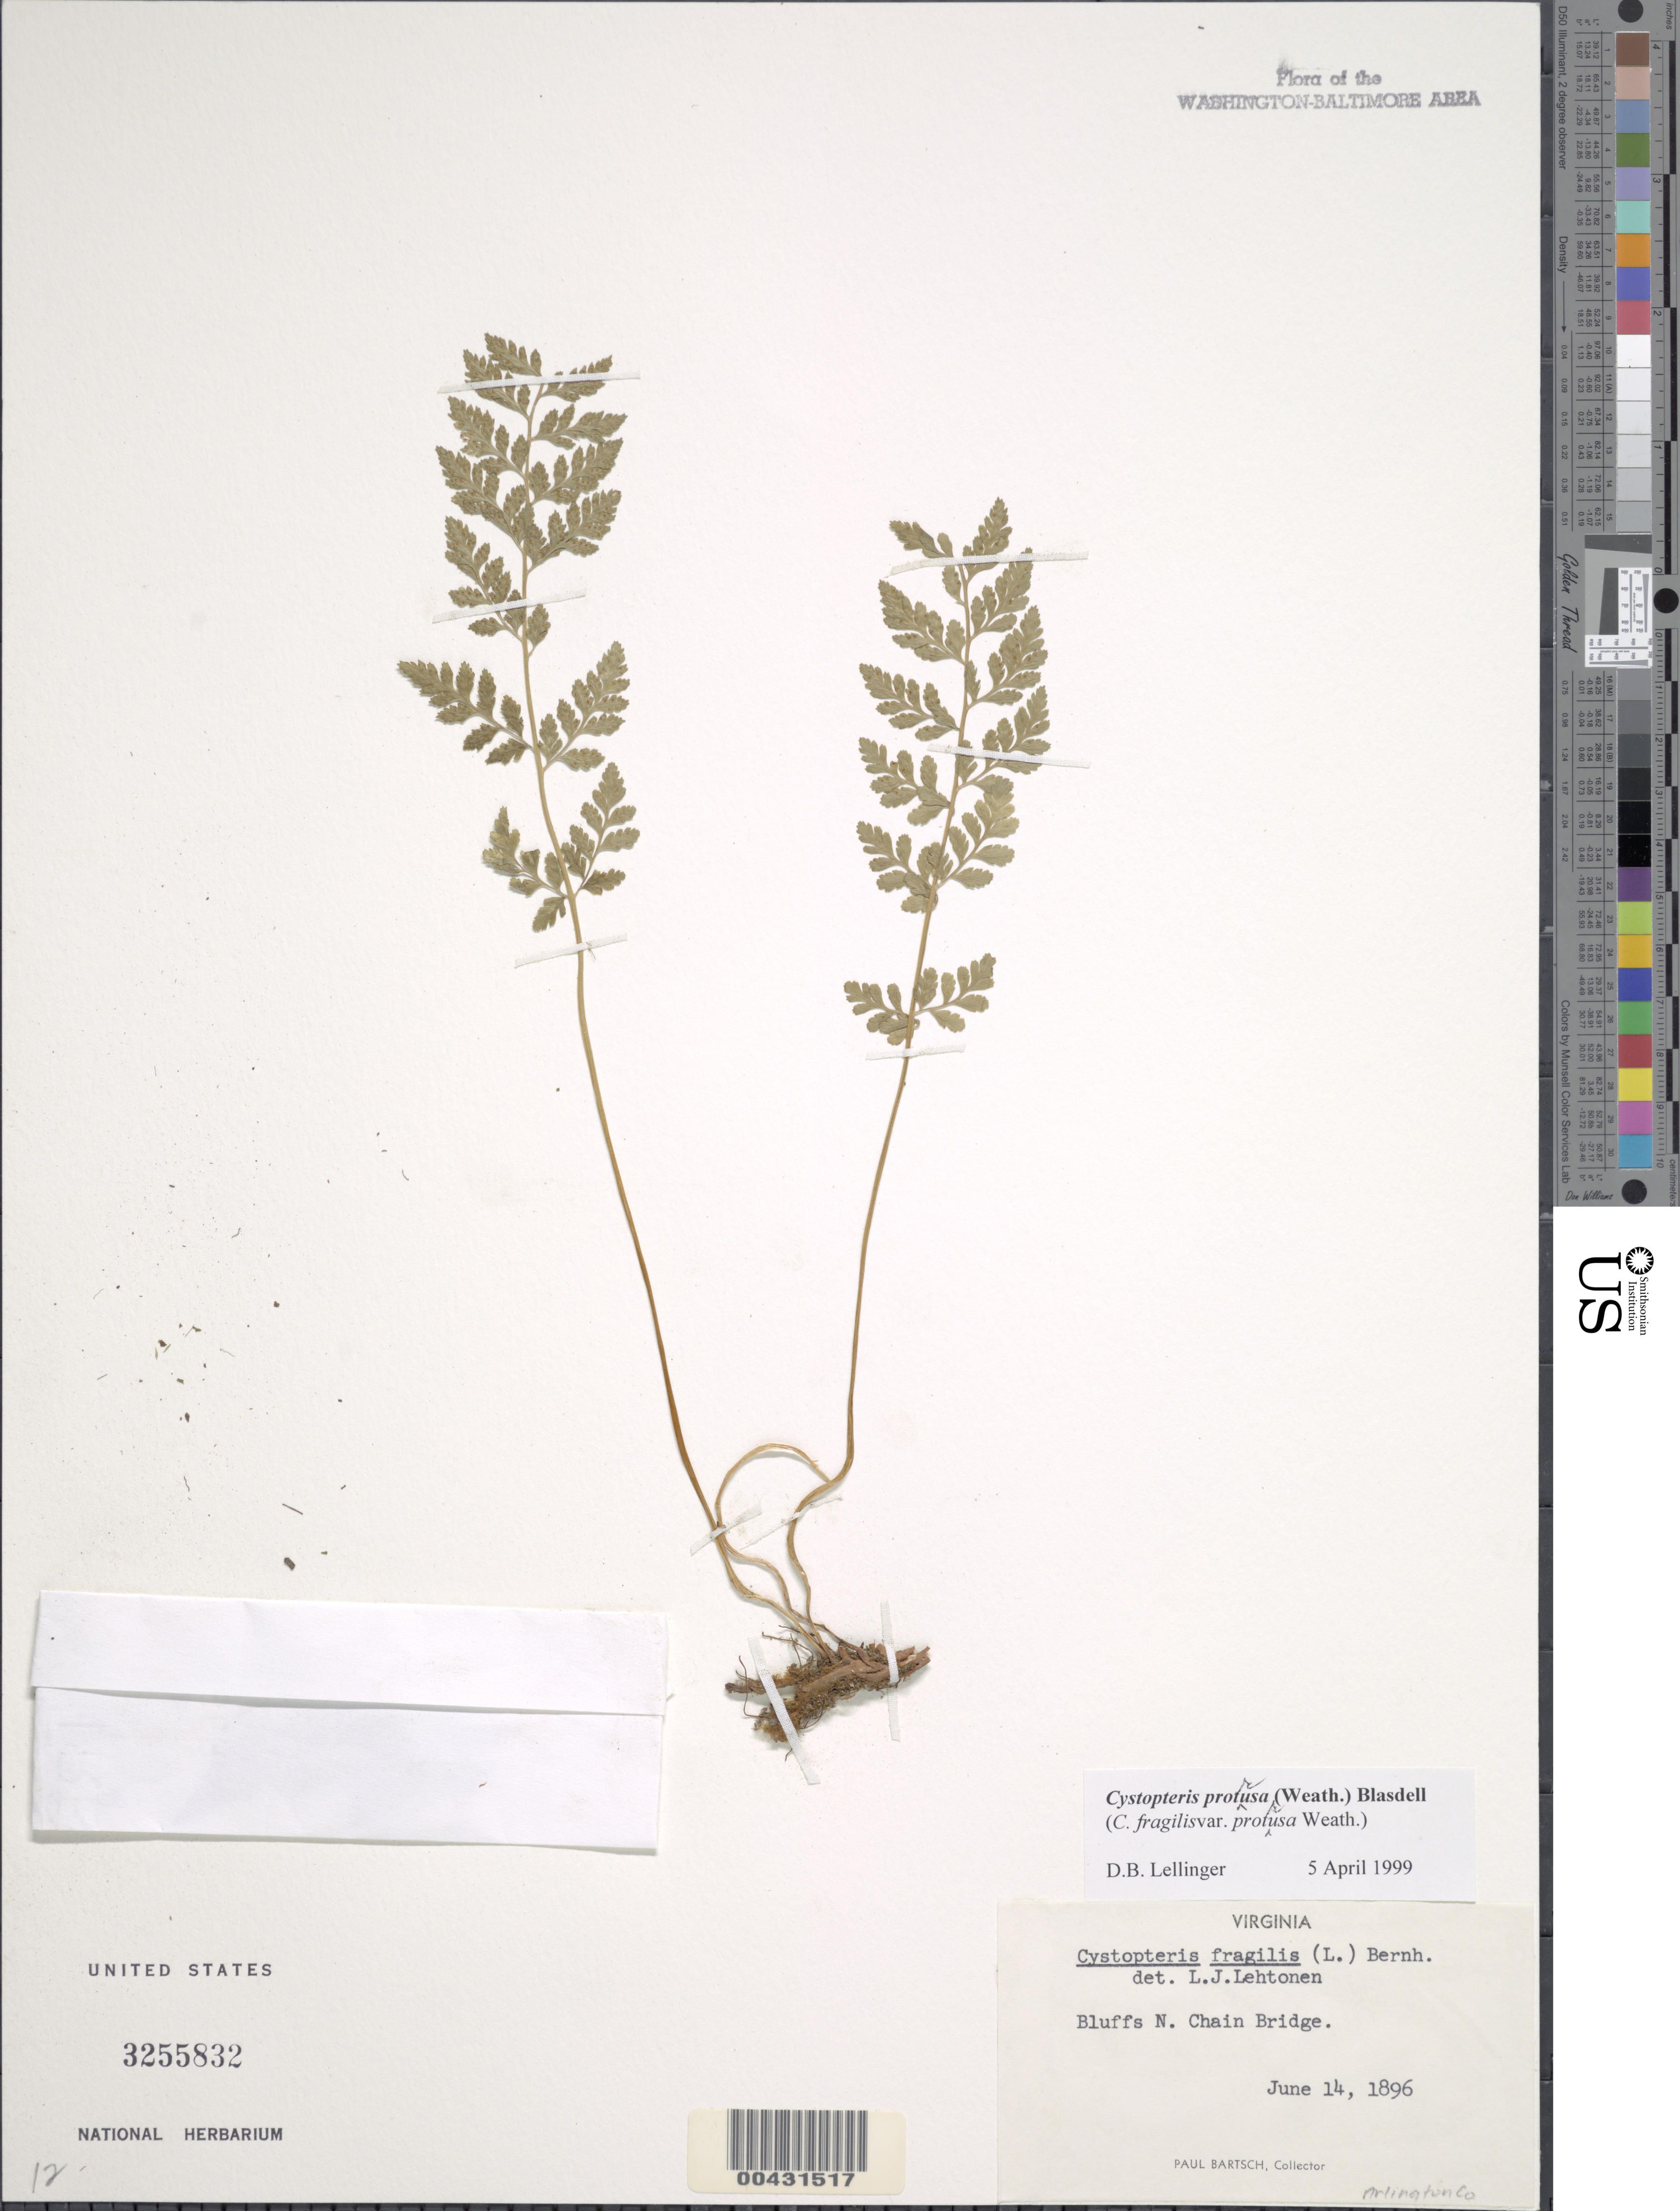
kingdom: Plantae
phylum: Tracheophyta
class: Polypodiopsida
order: Polypodiales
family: Cystopteridaceae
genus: Cystopteris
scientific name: Cystopteris utahensis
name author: Windham & Haufler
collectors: P. Bartsch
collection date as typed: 14 Jun 1896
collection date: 1896-06-14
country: United States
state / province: Virginia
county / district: Arlington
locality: N of Chain Bridge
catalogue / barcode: US 3255832